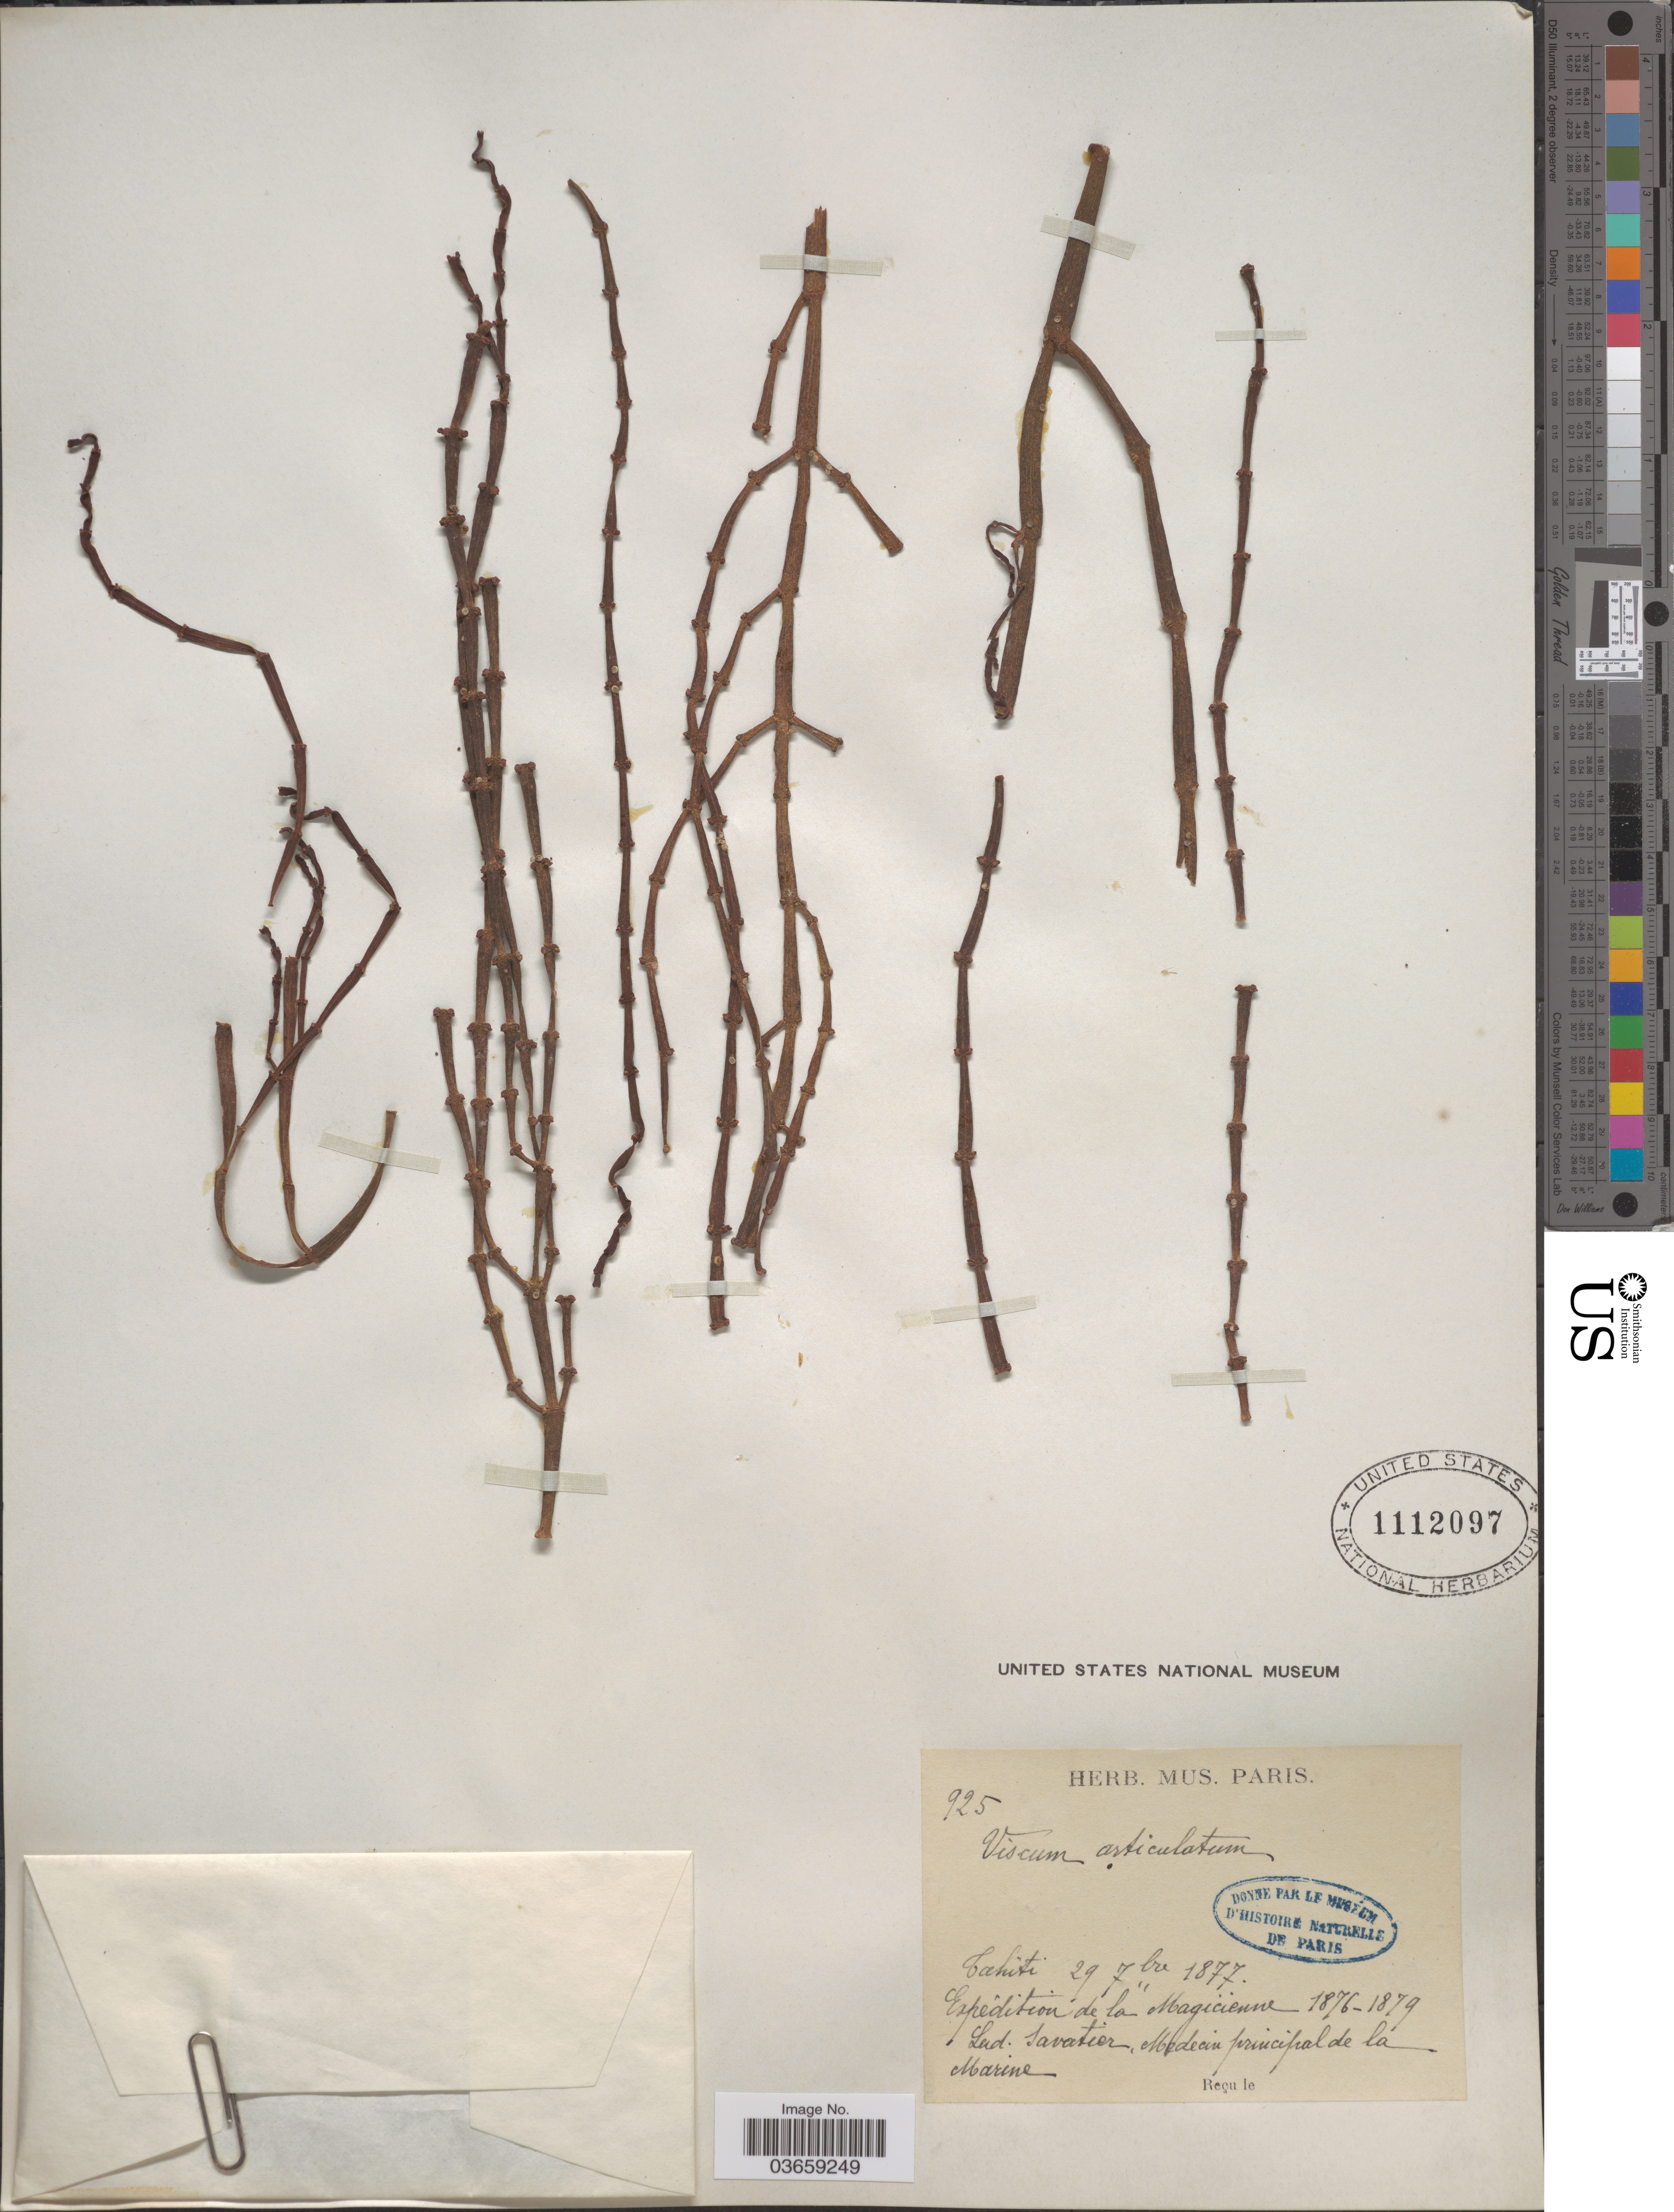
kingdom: Plantae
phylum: Tracheophyta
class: Magnoliopsida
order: Santalales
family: Viscaceae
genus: Viscum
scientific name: Viscum articulatum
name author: Burm. f.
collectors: Expedition de la Magicienne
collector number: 925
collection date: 1877-09-29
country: French Polynesia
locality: Tahiti.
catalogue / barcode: US 1112097